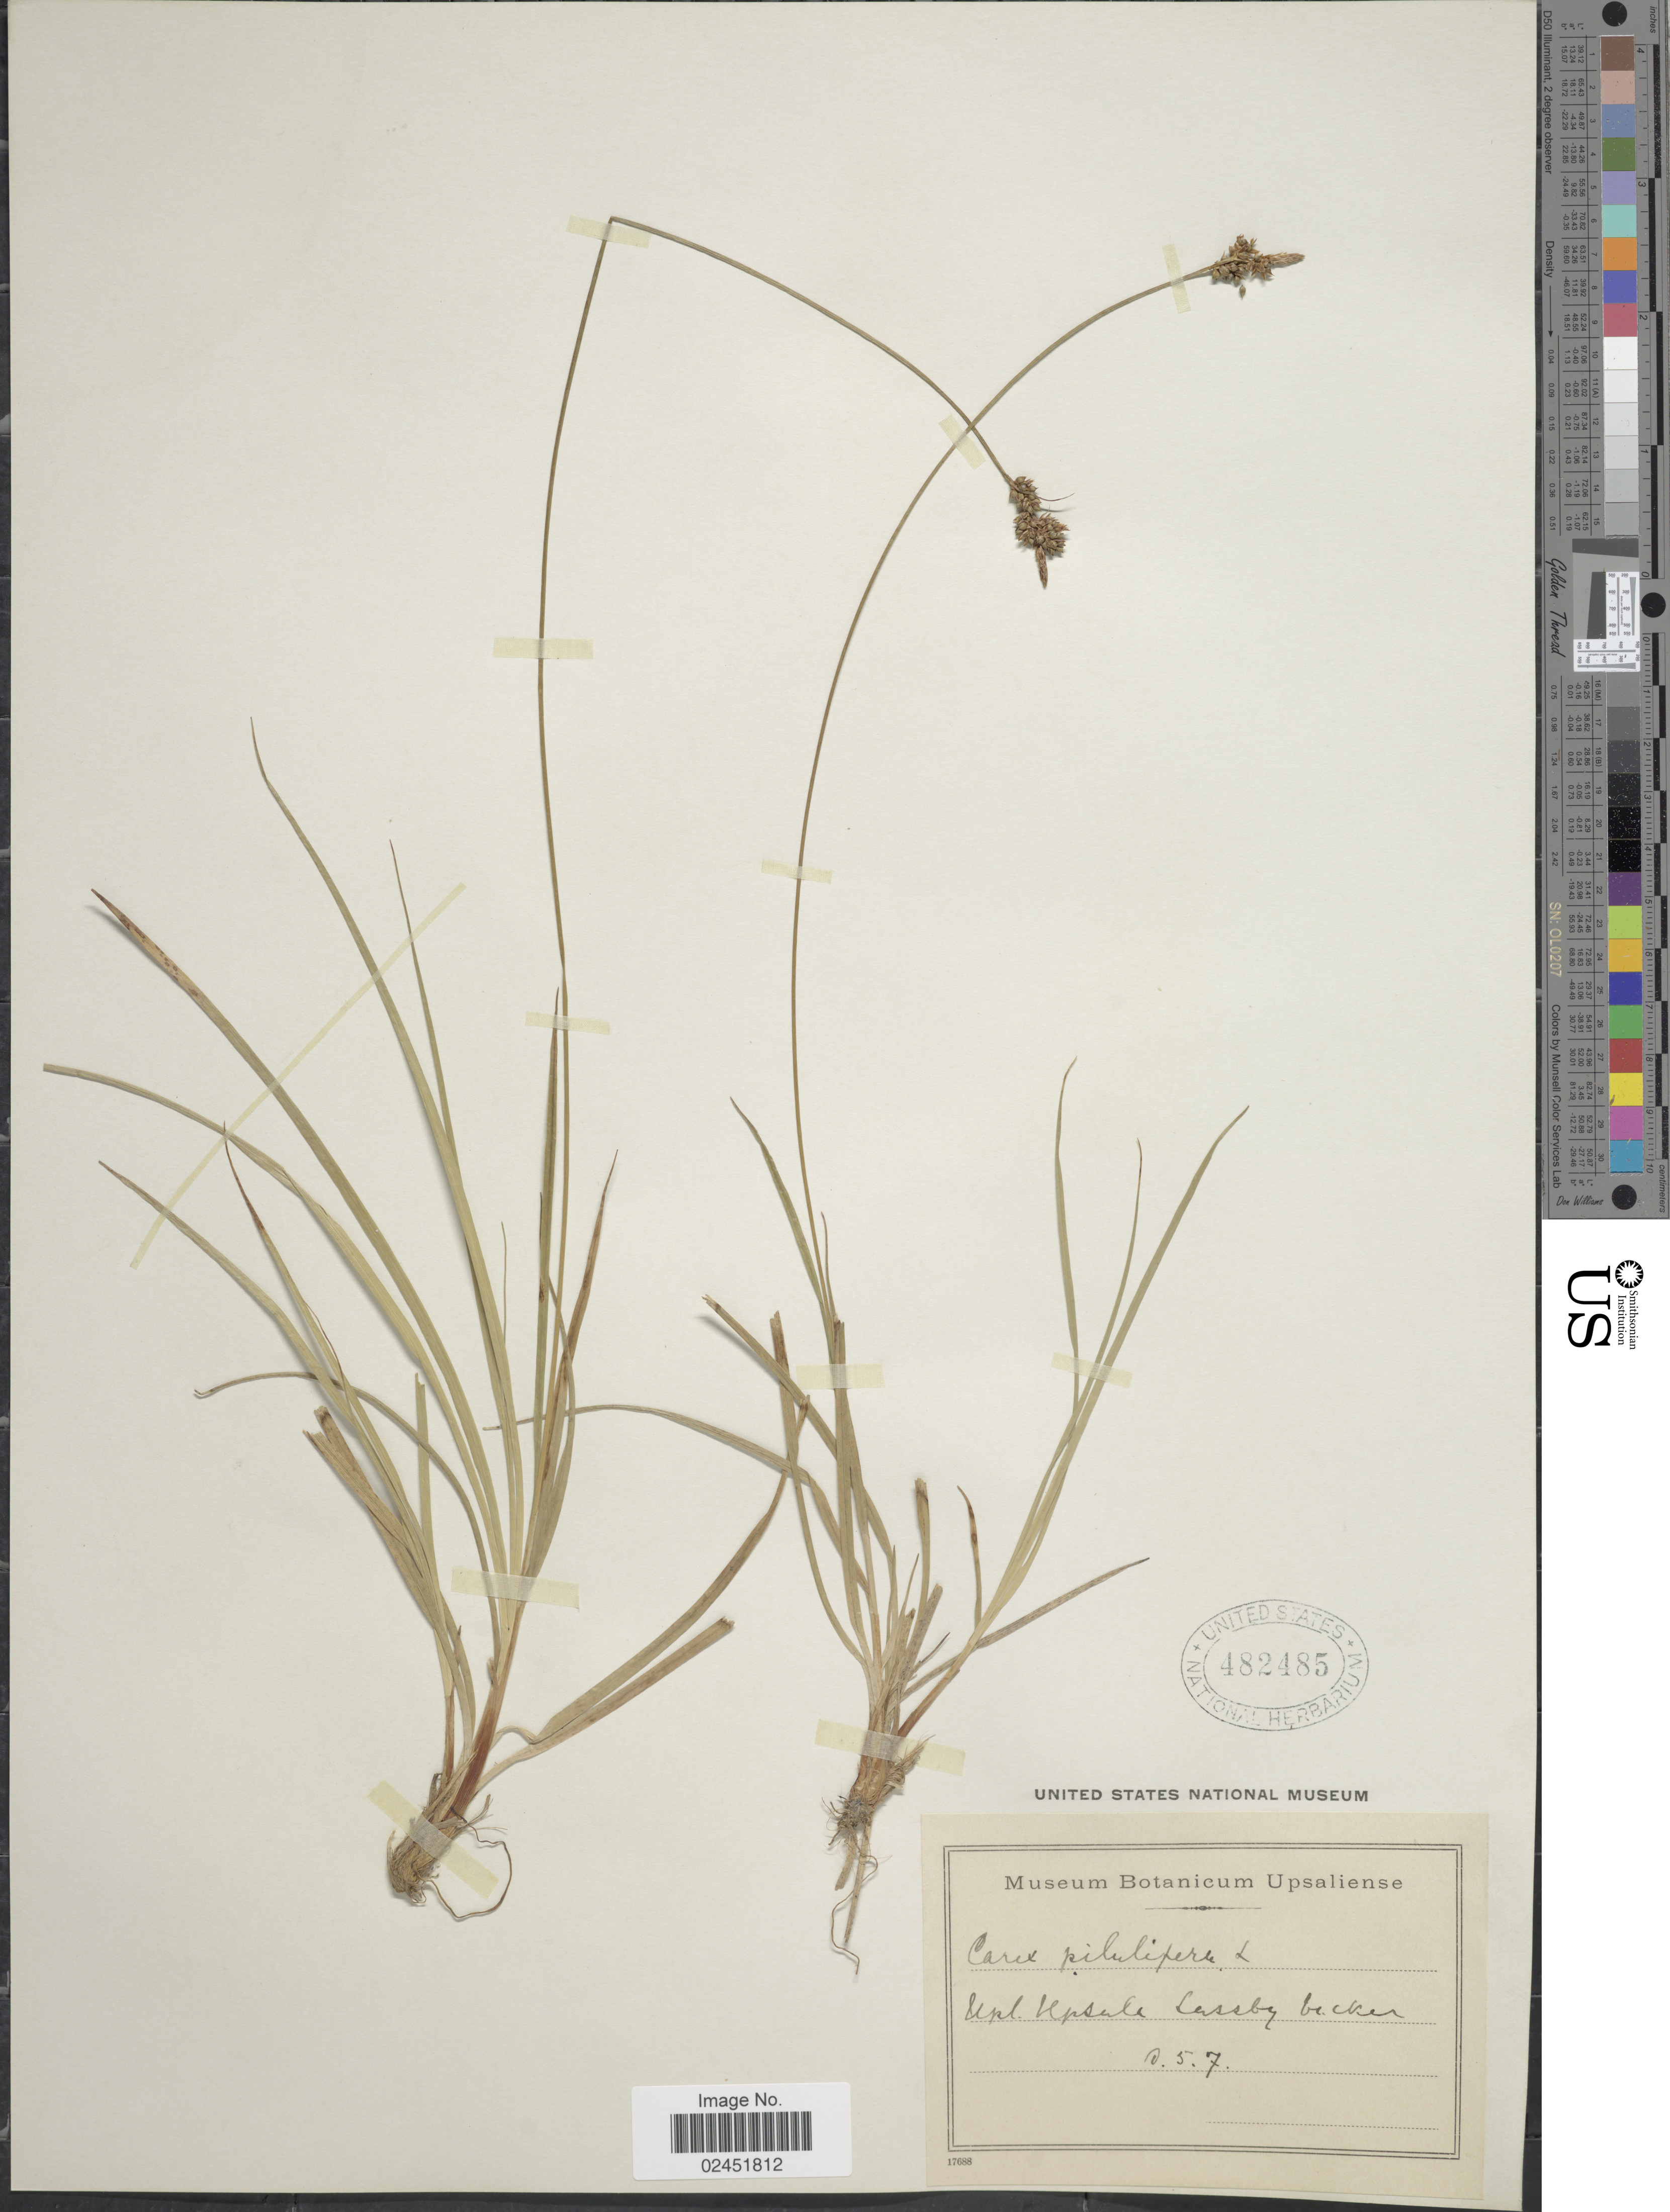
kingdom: Plantae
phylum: Tracheophyta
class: Liliopsida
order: Poales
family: Cyperaceae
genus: Carex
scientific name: Carex pilulifera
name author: L.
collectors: ex Mus. Botan. Upsal.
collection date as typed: Transcribed d/m/y: 10/5/7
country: Sweden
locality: Upl. Upsula. Lassby bicken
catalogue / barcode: US 482485